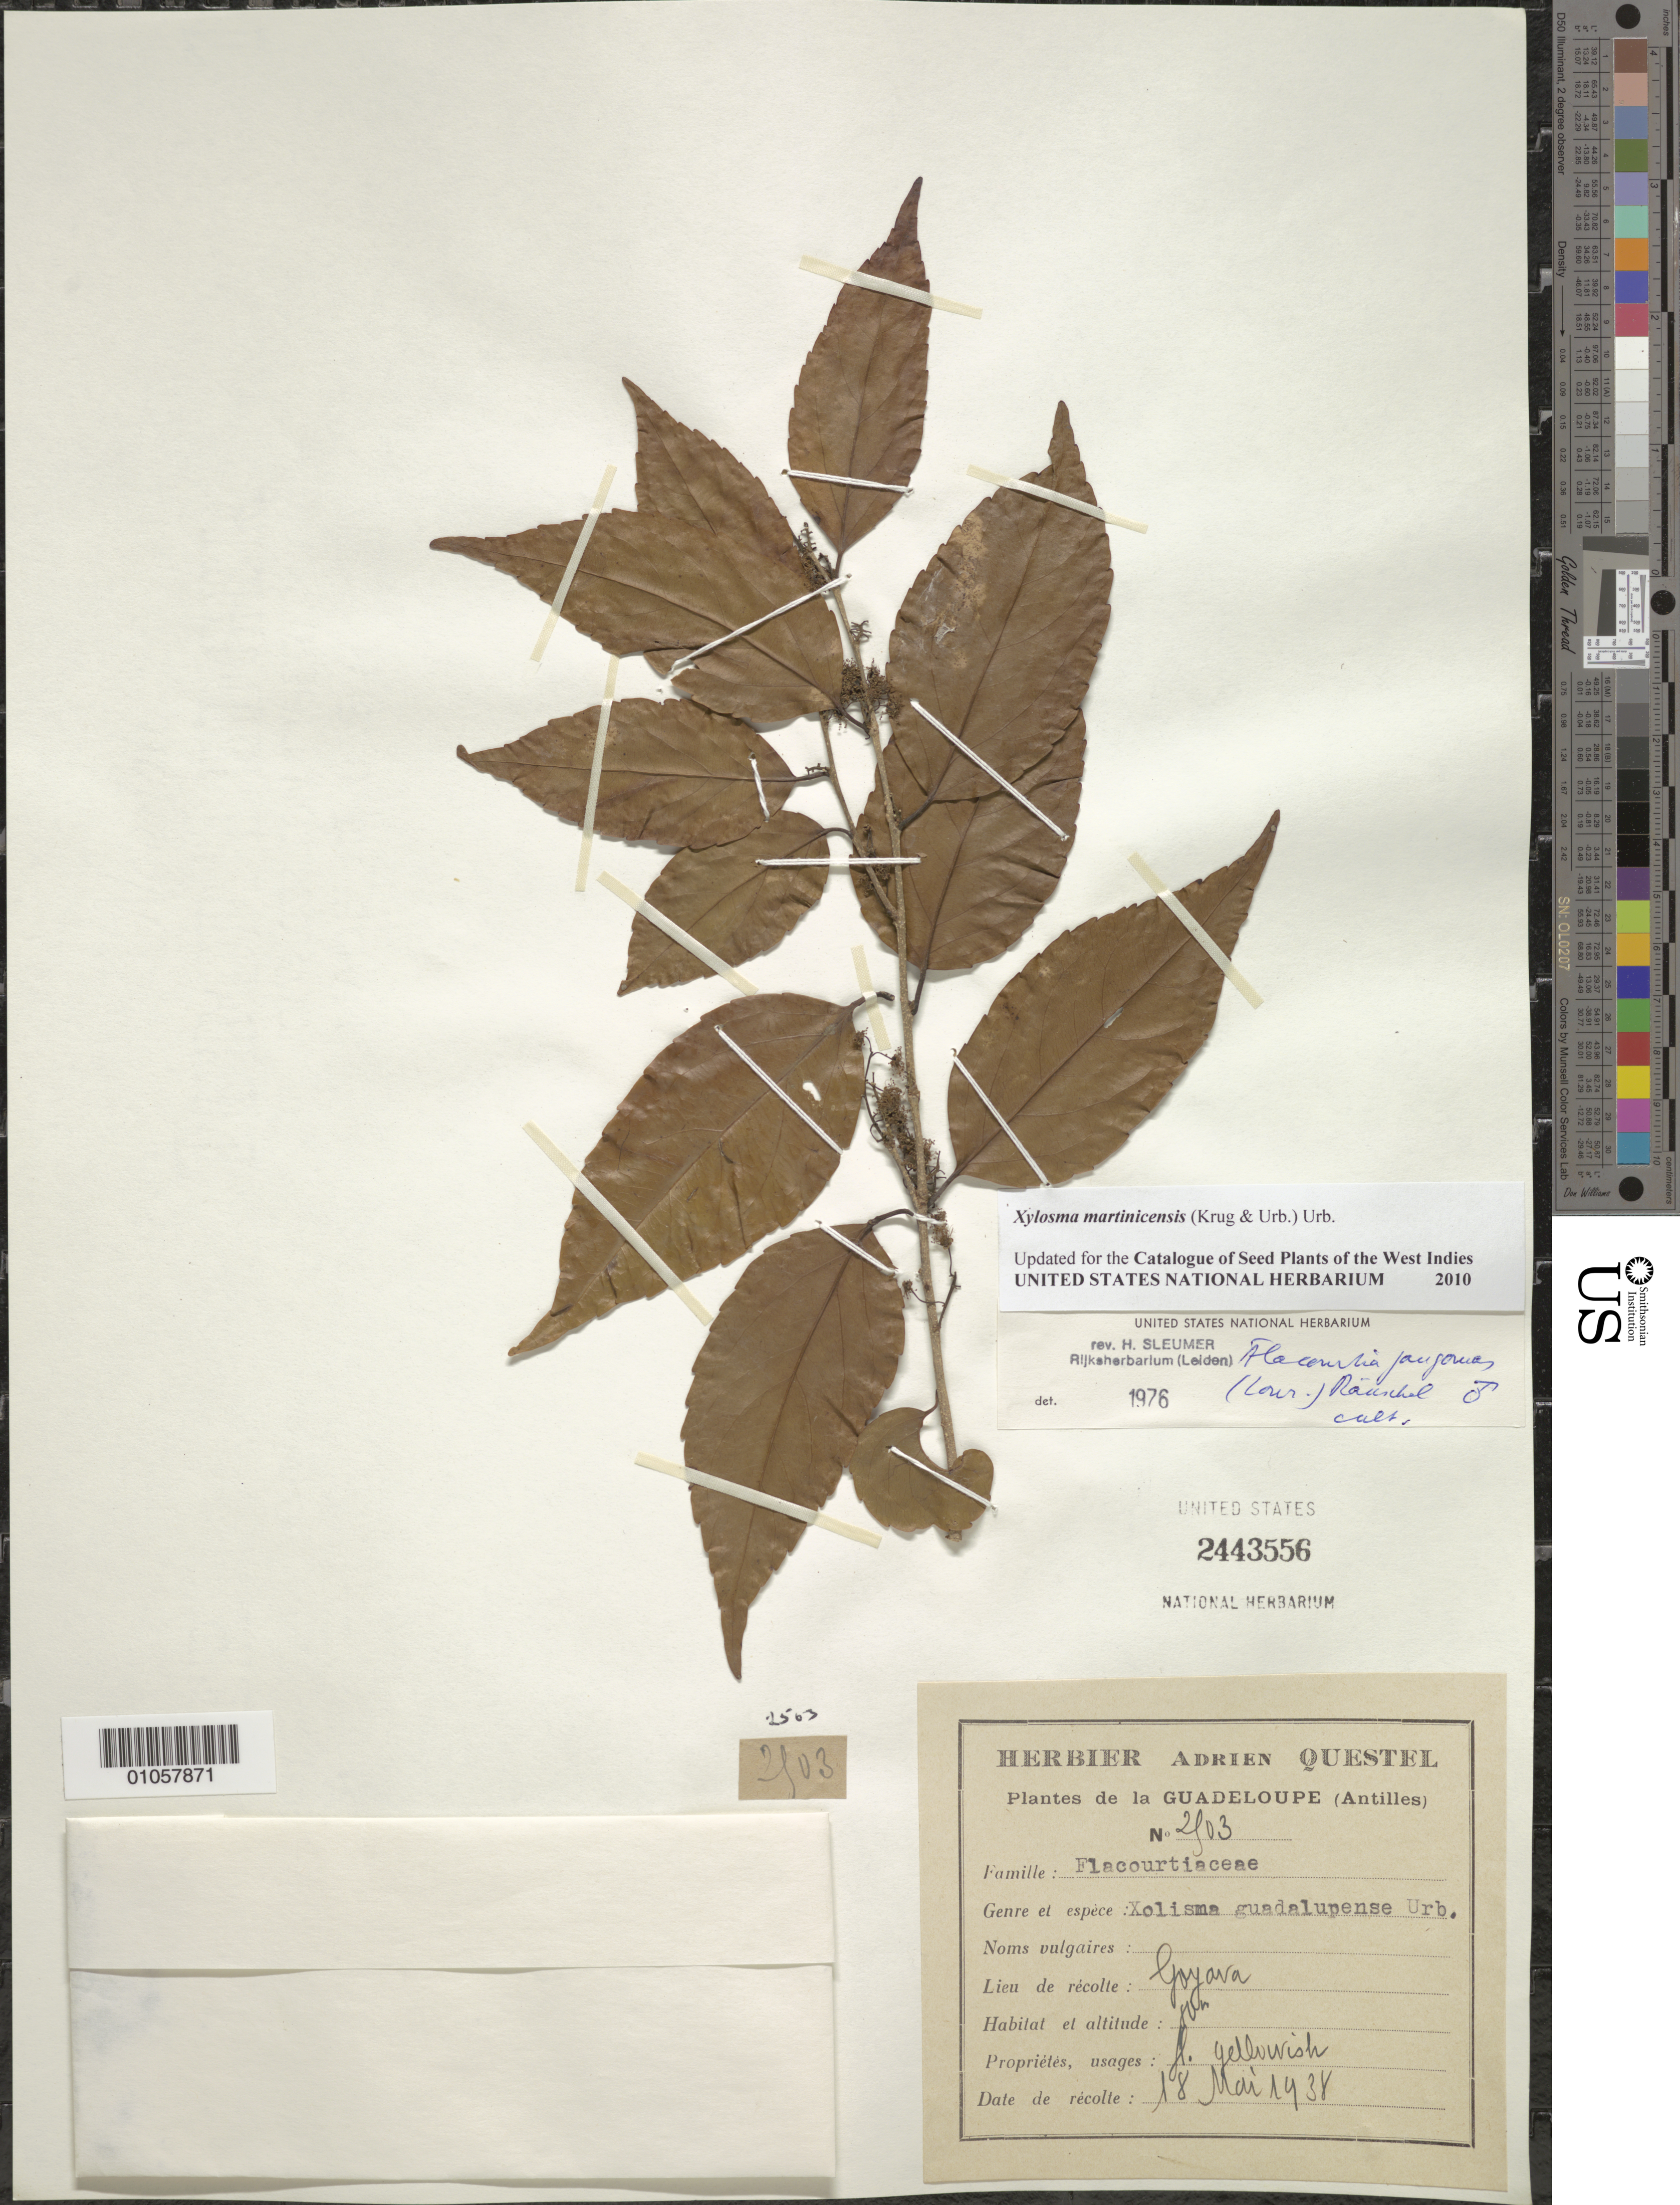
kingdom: Plantae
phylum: Tracheophyta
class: Magnoliopsida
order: Malpighiales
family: Salicaceae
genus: Xylosma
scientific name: Xylosma martinicense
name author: (Krug & Urb.) Urb.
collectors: A. Questel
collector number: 2503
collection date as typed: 18 May 1938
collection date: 1938-05-18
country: Guadeloupe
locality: Goyava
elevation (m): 80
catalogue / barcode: US 2443556